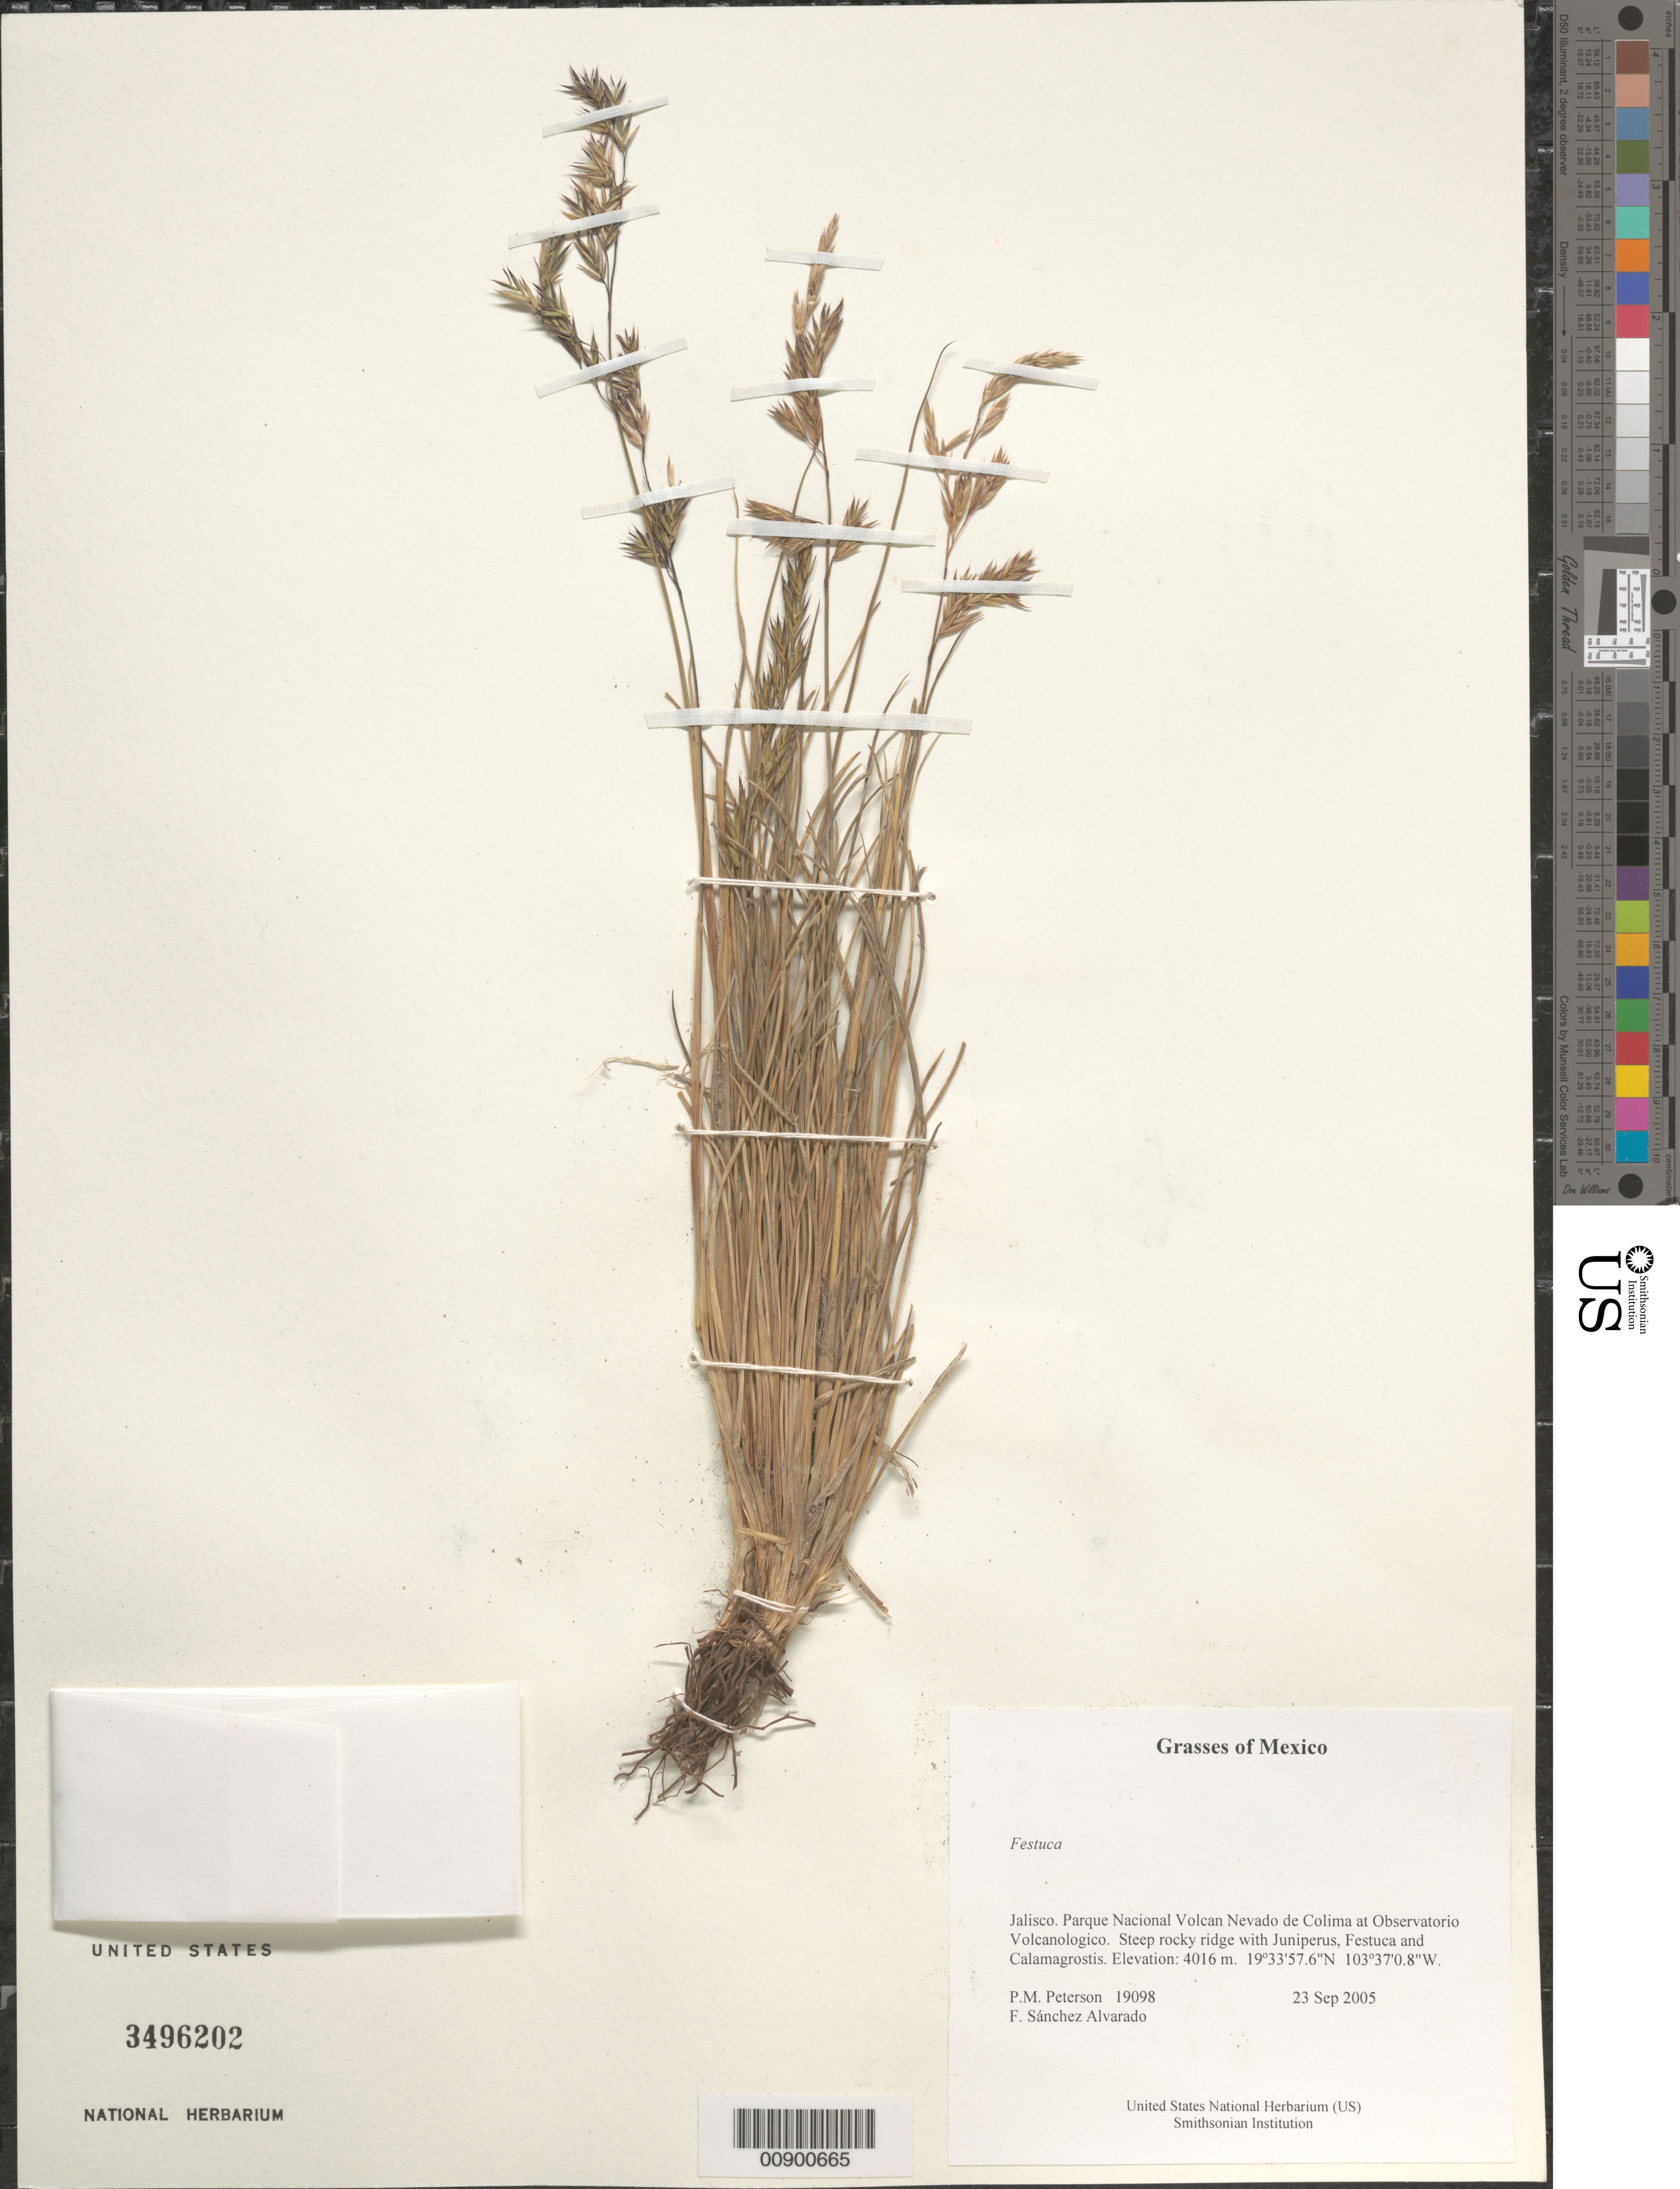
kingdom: Plantae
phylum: Tracheophyta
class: Liliopsida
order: Poales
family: Poaceae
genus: Festuca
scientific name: Festuca sp.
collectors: P. M. Peterson & F. Sánchez Alvarado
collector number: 19098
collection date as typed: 23 Sep 2005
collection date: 2005-09-23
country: Mexico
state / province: Jalisco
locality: Parque Nacional Volcan Nevado de Colima at Observatorio Volcanologico. Steep rocky ridge with Juniperus, Festuca and Calamagrostis.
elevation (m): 4016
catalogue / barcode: US 3496202